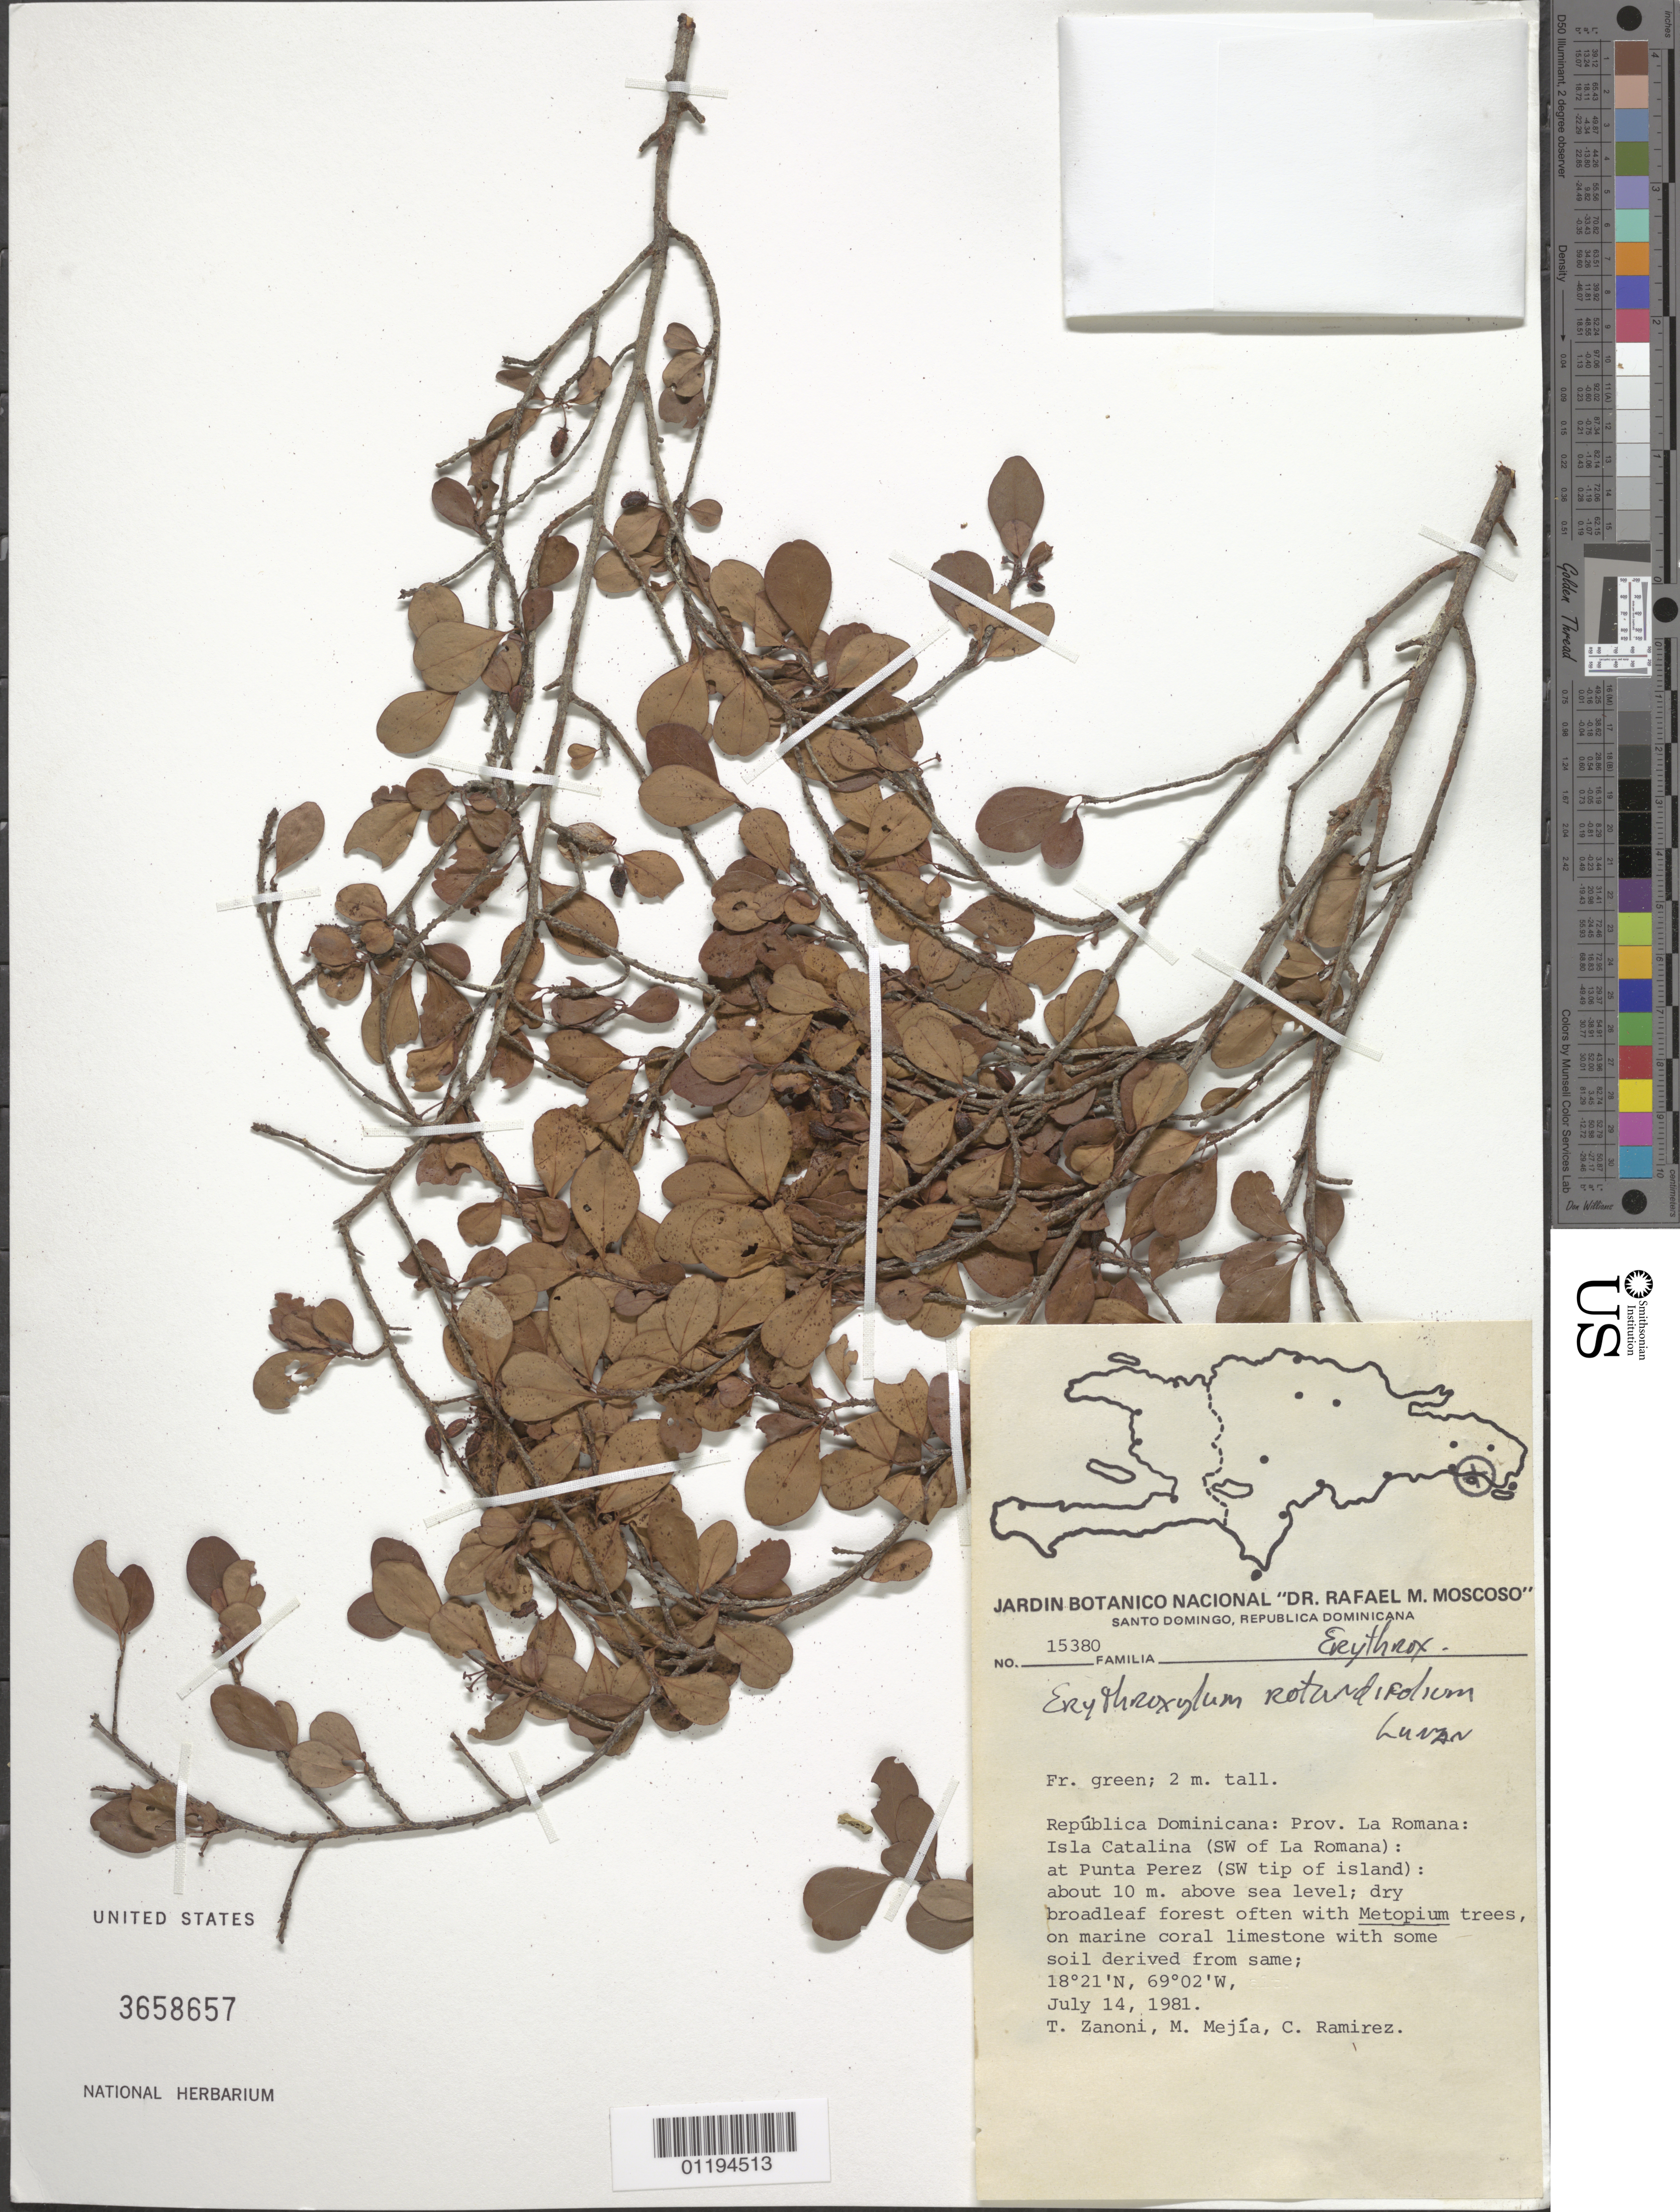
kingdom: Plantae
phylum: Tracheophyta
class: Magnoliopsida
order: Malpighiales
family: Erythroxylaceae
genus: Erythroxylum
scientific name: Erythroxylum rotundifolium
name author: Lunan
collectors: T. A. Zanoni, M. Mejia & C. Ramirez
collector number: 15380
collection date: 1981-07-14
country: Dominican Republic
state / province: La Romana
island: Isla Catalina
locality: Isla Catalina at Punta Perez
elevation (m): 10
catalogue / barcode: US 3658657